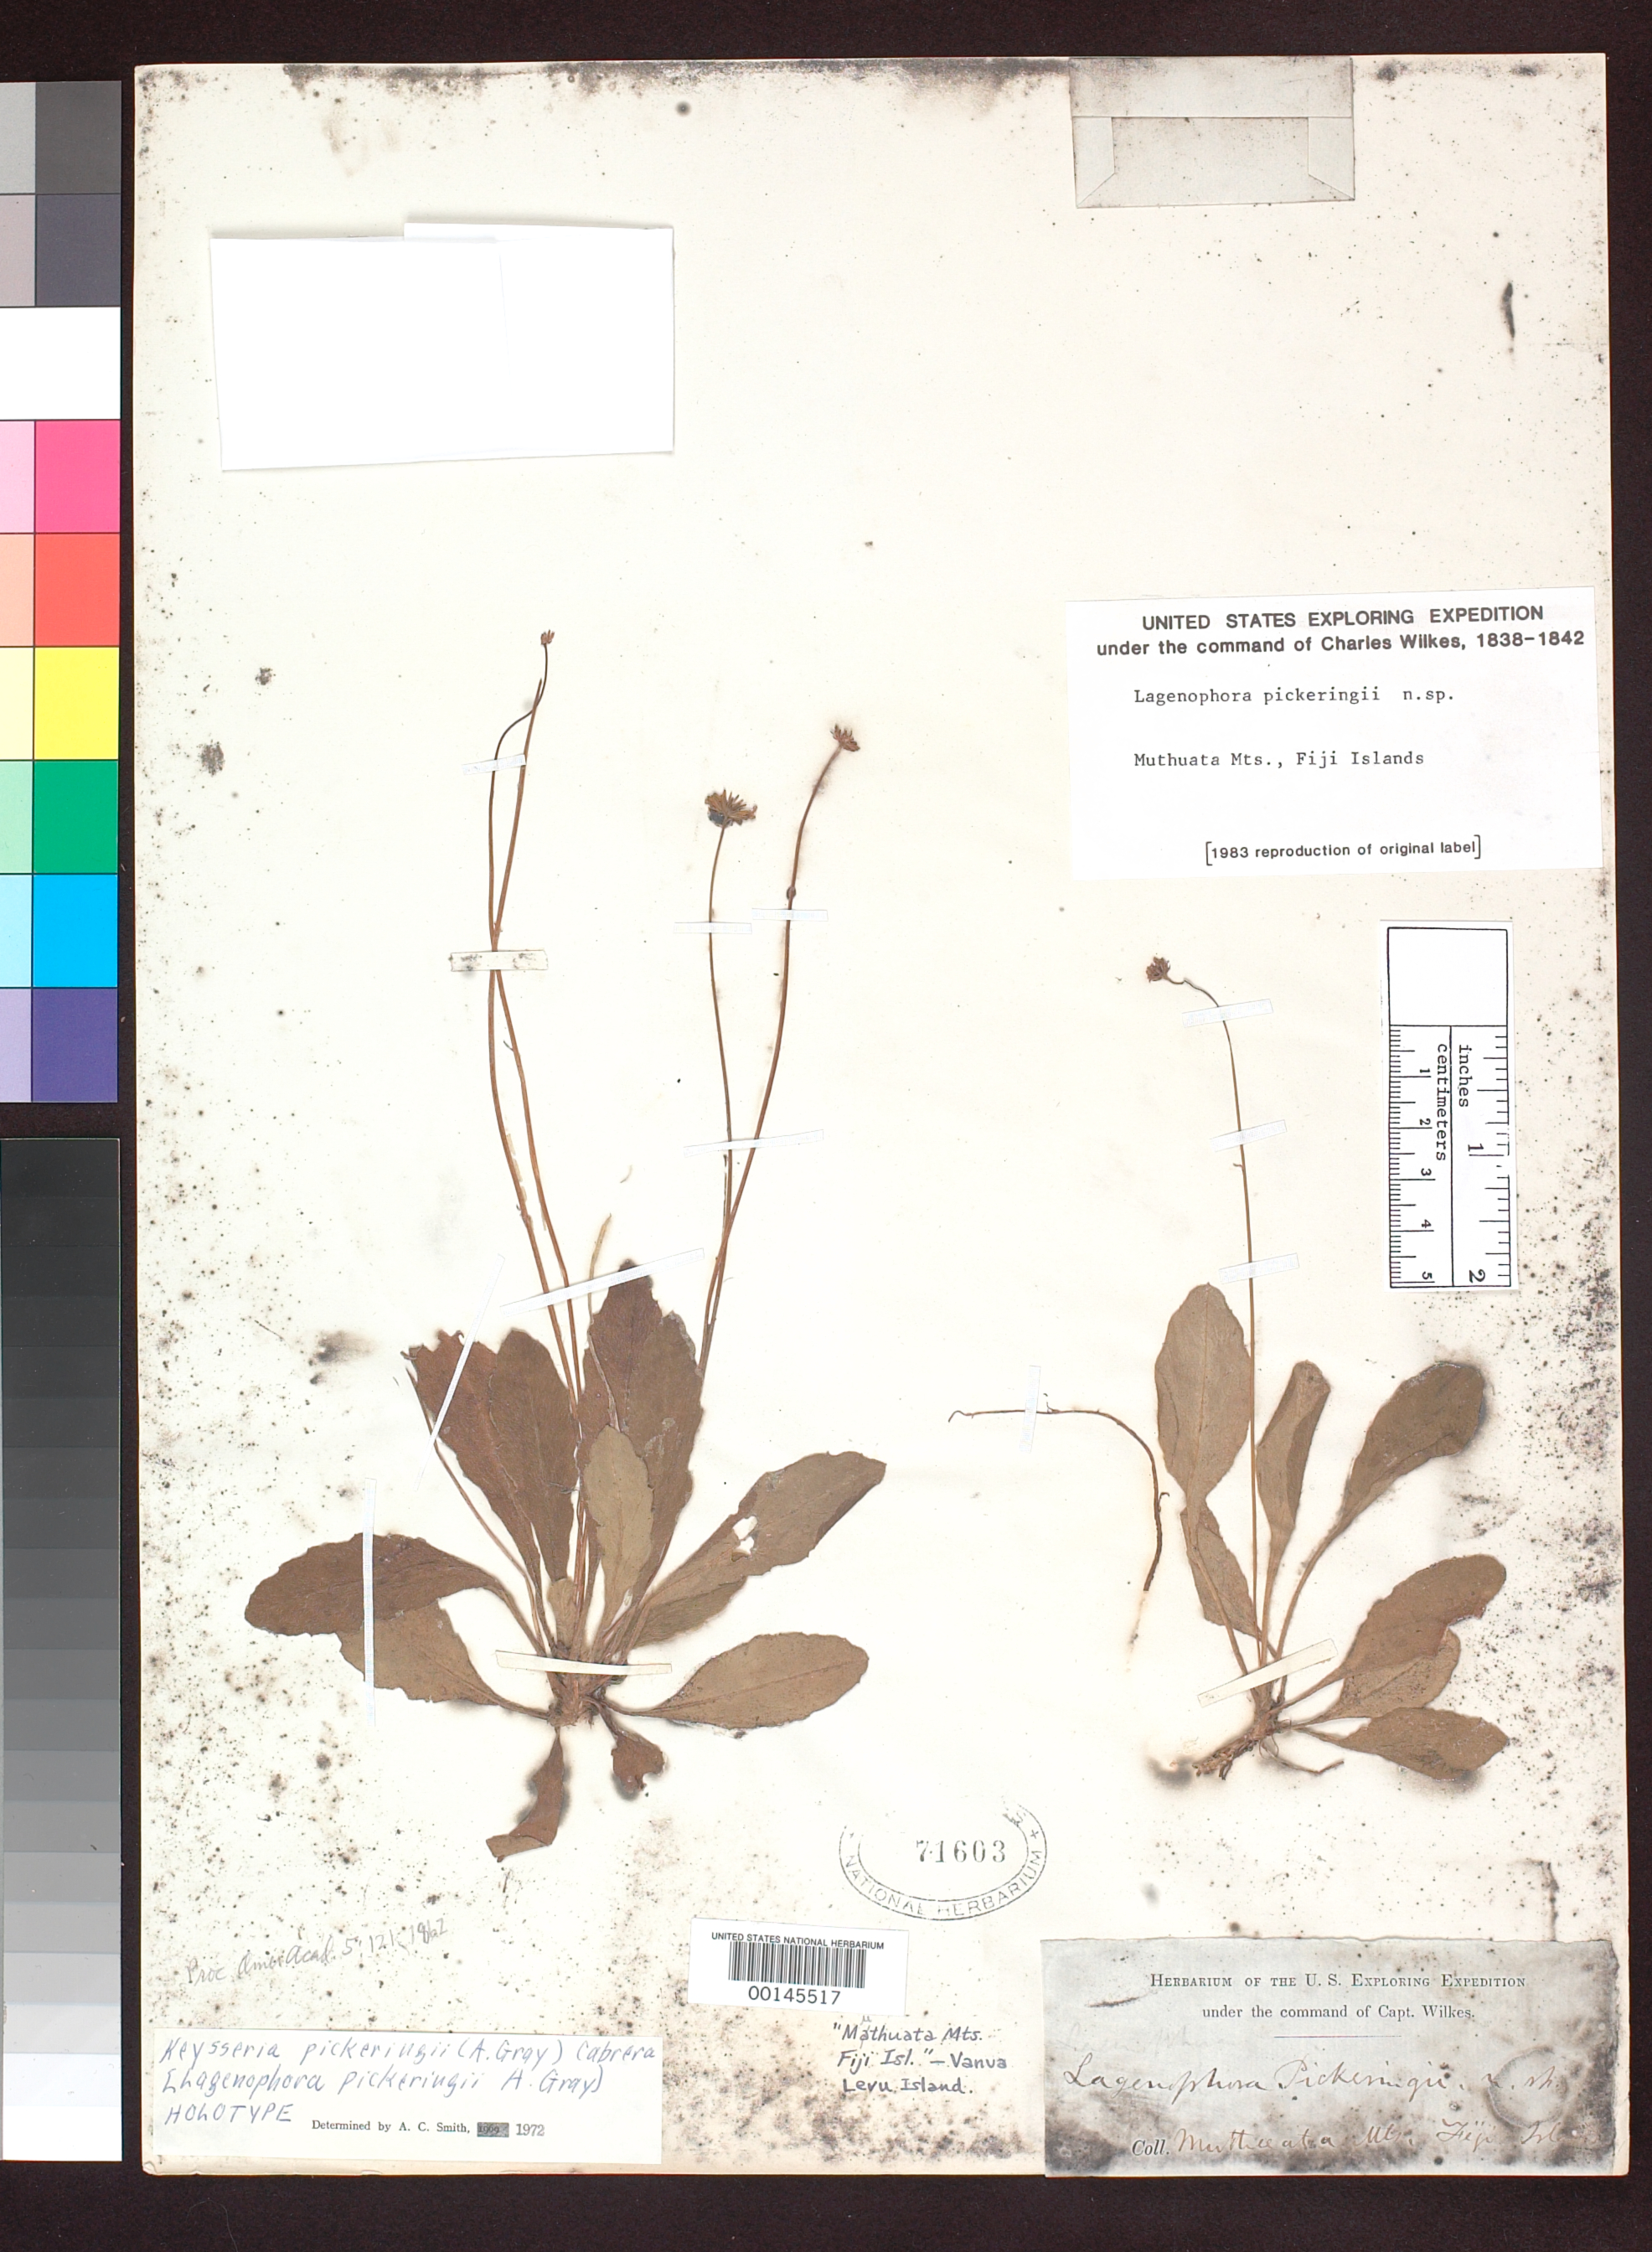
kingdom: Plantae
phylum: Tracheophyta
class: Magnoliopsida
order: Asterales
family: Asteraceae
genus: Lagenophora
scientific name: Lagenophora pickeringii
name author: A. Gray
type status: Holotype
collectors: Wilkes Explor. Exped.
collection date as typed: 1838 to -- --- 1842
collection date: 1838/1842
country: Fiji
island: Macuata-i-wai [Mathuata-i-wai]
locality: Mathuata Mts. [Vanua Levu Group]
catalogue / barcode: US 71603